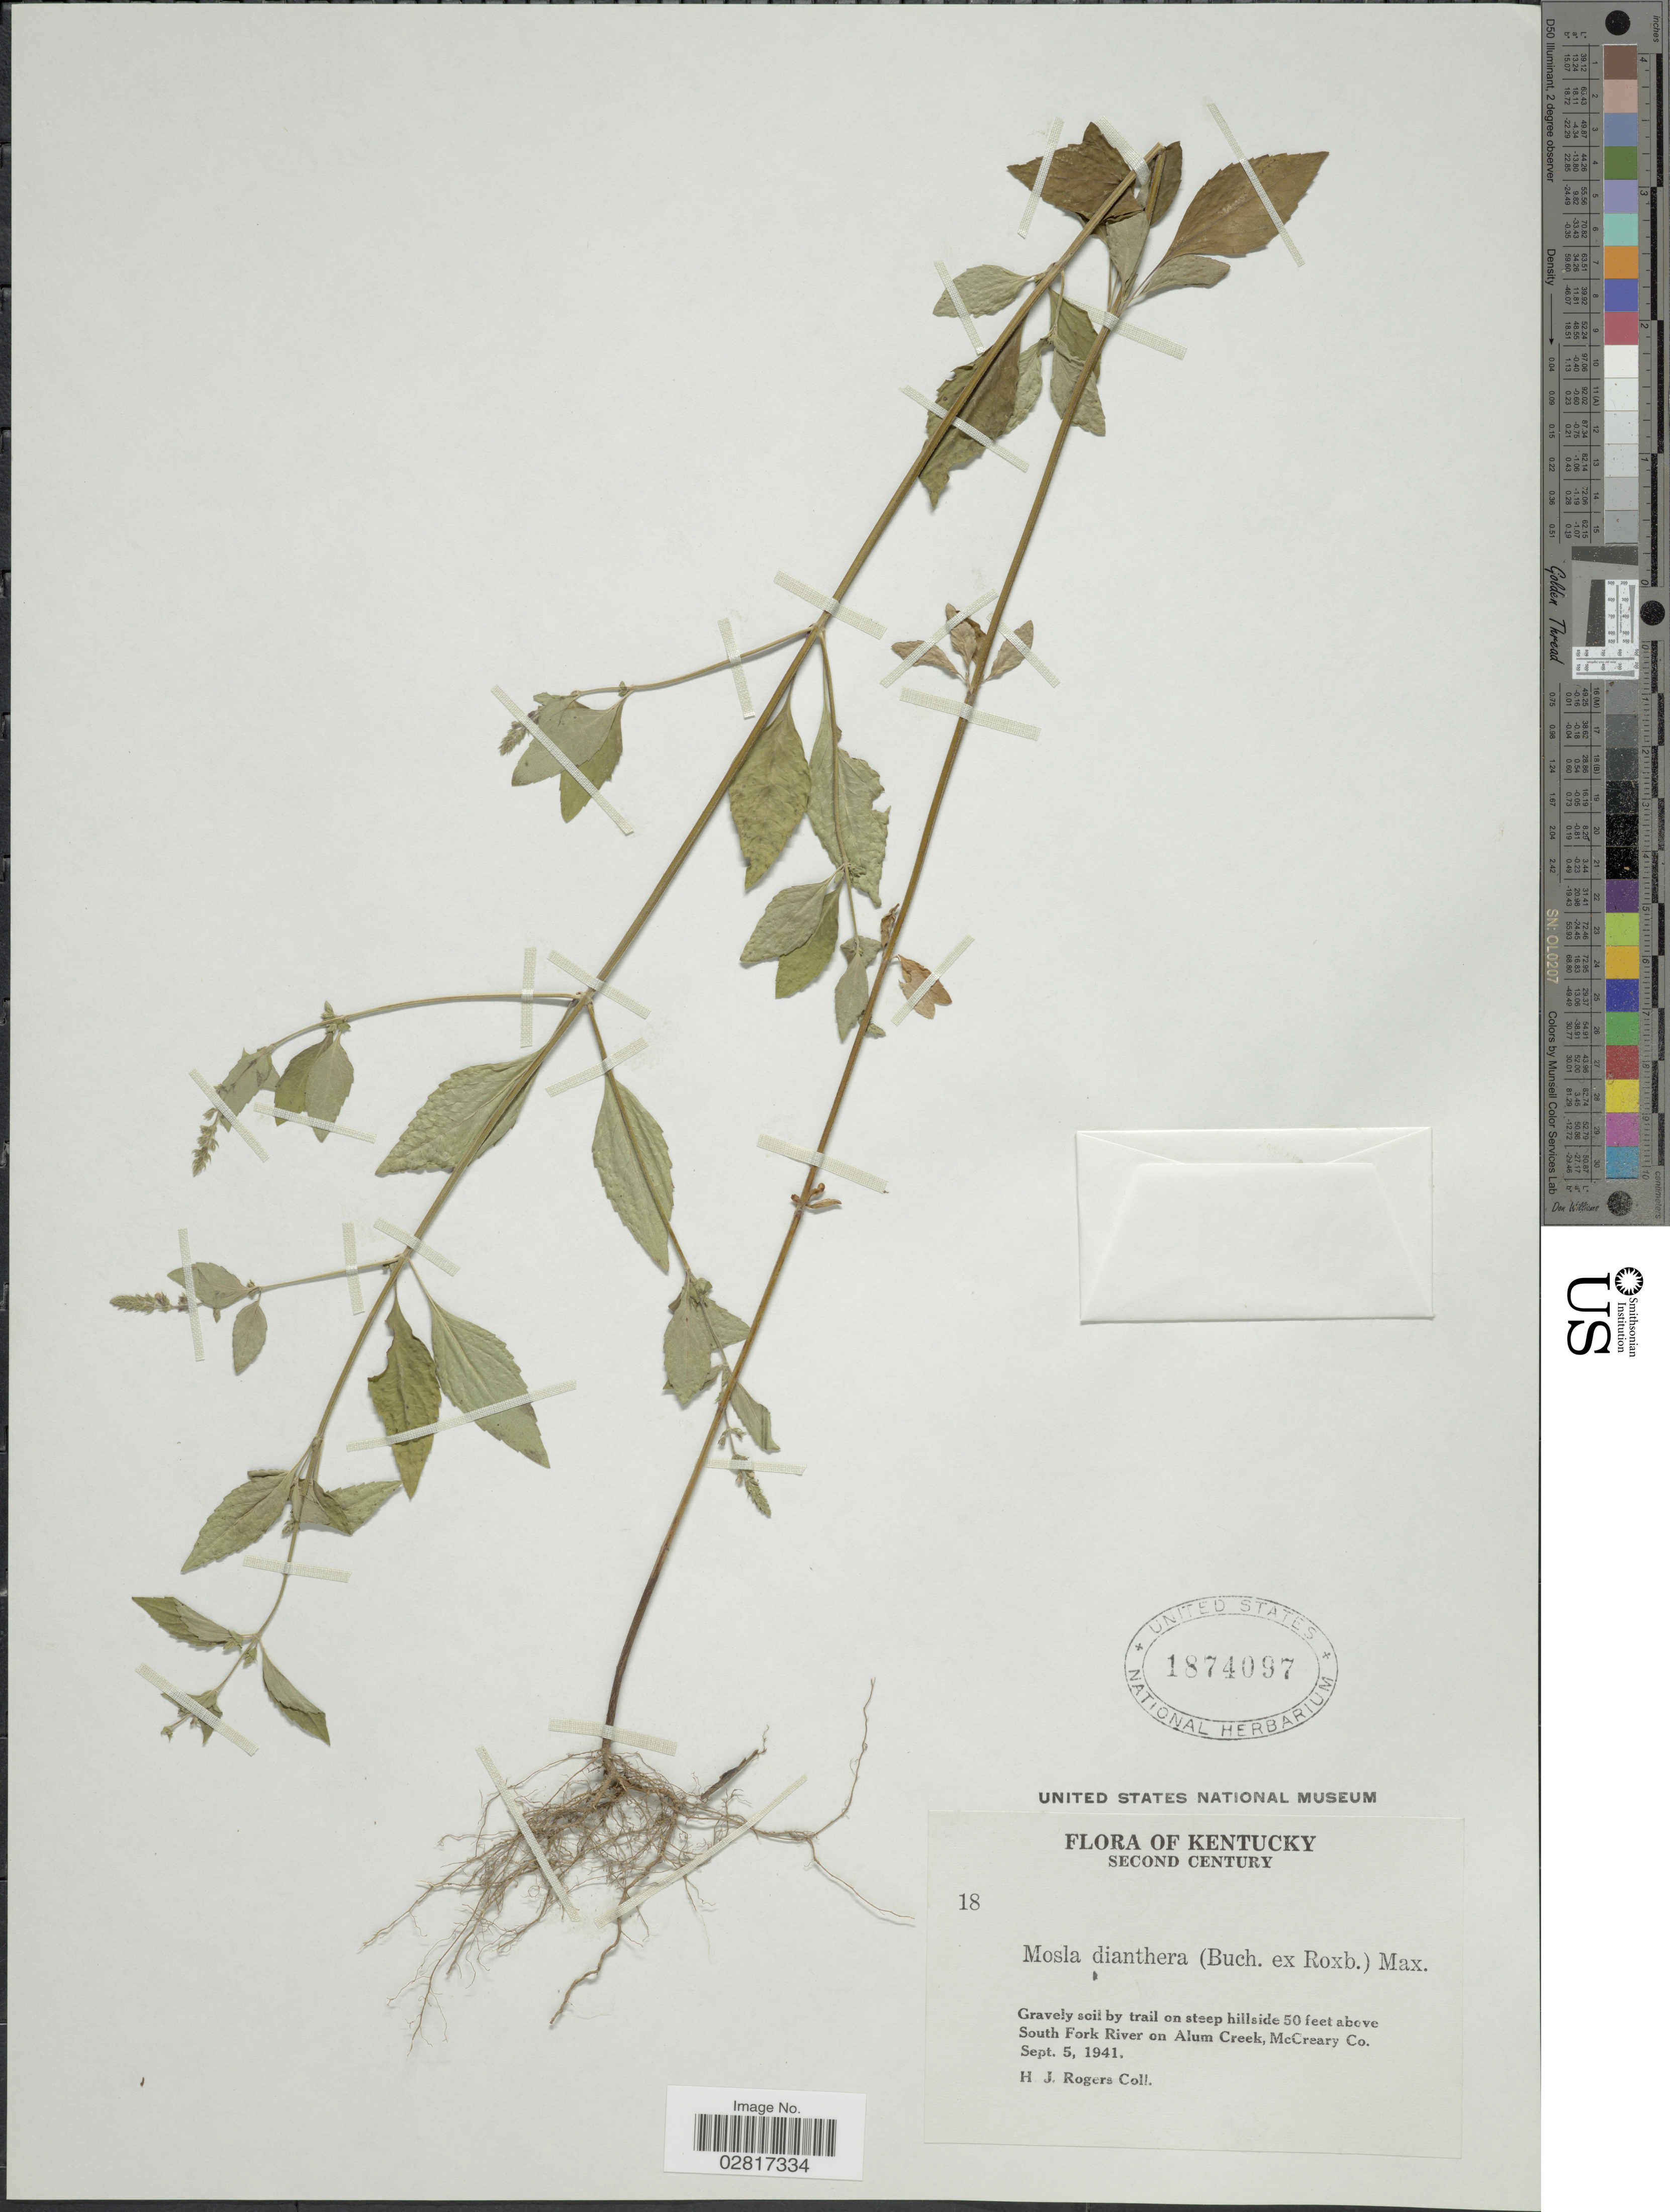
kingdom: Plantae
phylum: Tracheophyta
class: Magnoliopsida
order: Lamiales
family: Lamiaceae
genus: Mosla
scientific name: Mosla dianthera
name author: (Roxb.) Maxim.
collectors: H. J. Rogers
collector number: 18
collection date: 1941-09-05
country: United States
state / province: Kentucky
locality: Second Century. Gravely soil by trail on steep hillside 50 feet above South Forks River on Alum Creek, McCreary Co.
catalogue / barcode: US 1874097